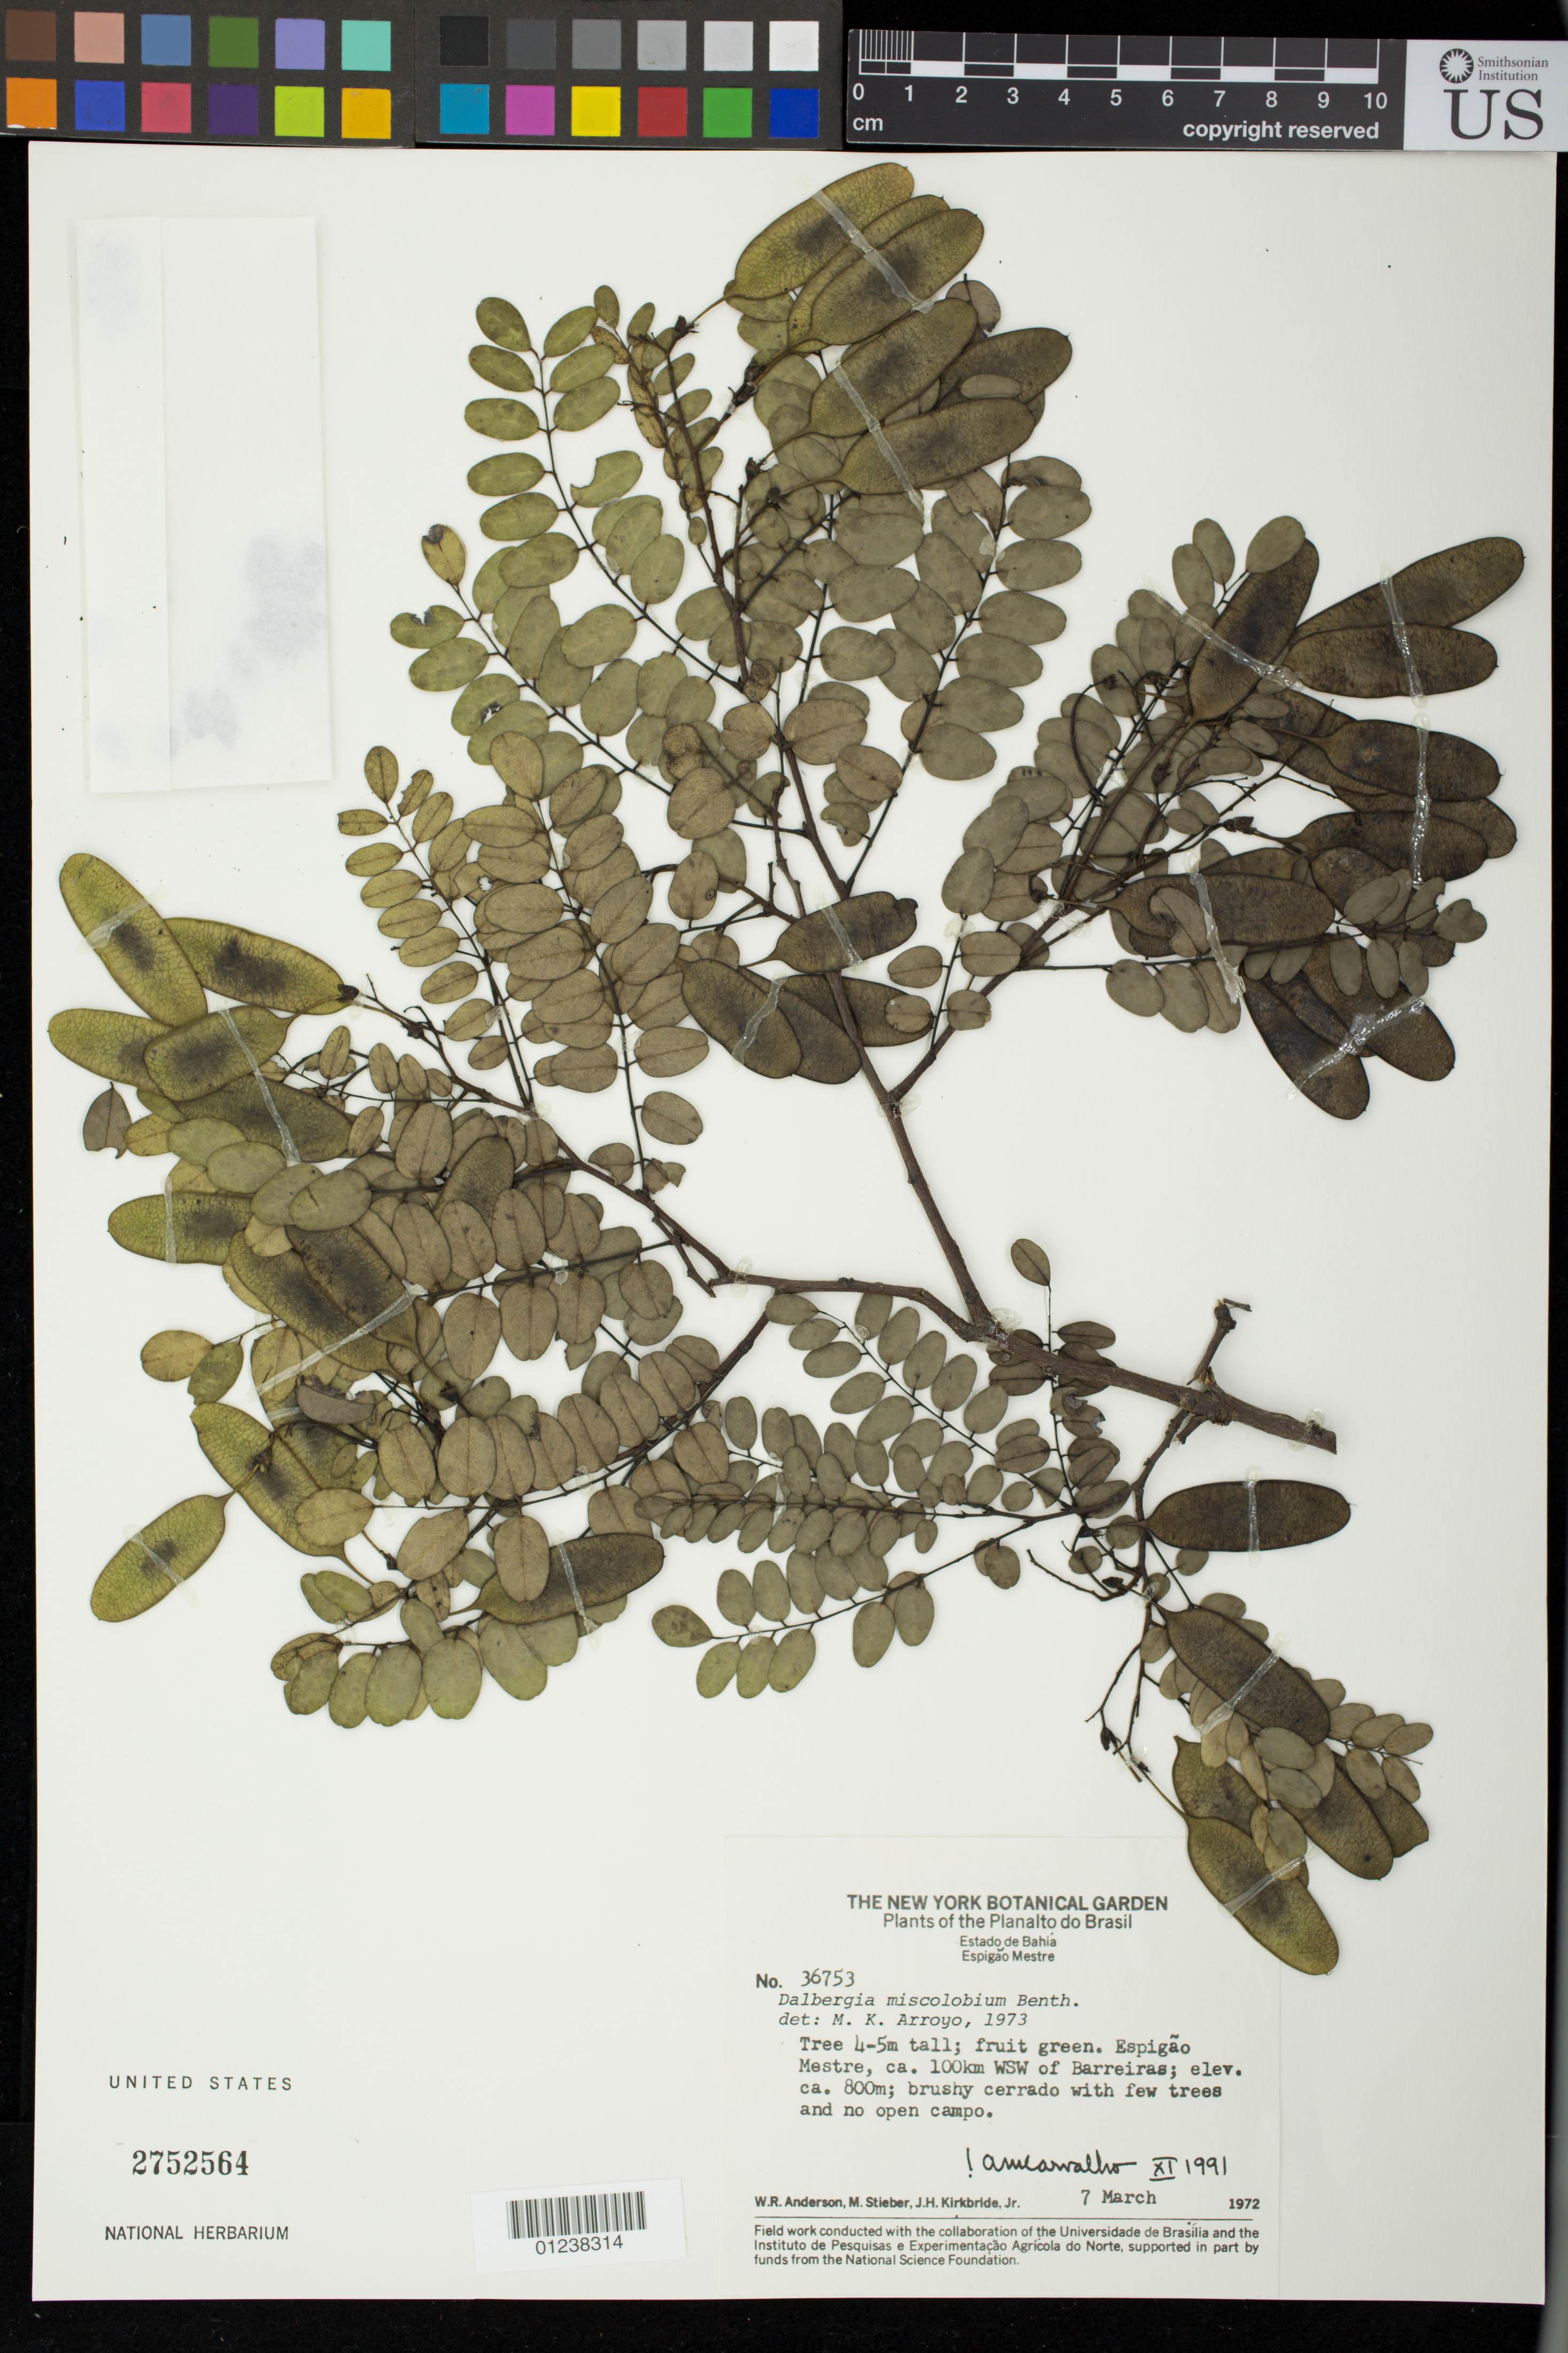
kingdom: Plantae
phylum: Tracheophyta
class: Magnoliopsida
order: Fabales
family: Fabaceae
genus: Dalbergia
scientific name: Dalbergia miscolobium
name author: Benth.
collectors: W. Anderson, M. Stieber & J. H. Kirkbride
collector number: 36753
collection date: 1972-03-07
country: Brazil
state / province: Bahia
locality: Espigao Mestre, ca. 100km WSW of Barreiras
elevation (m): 800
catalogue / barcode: US 2752564